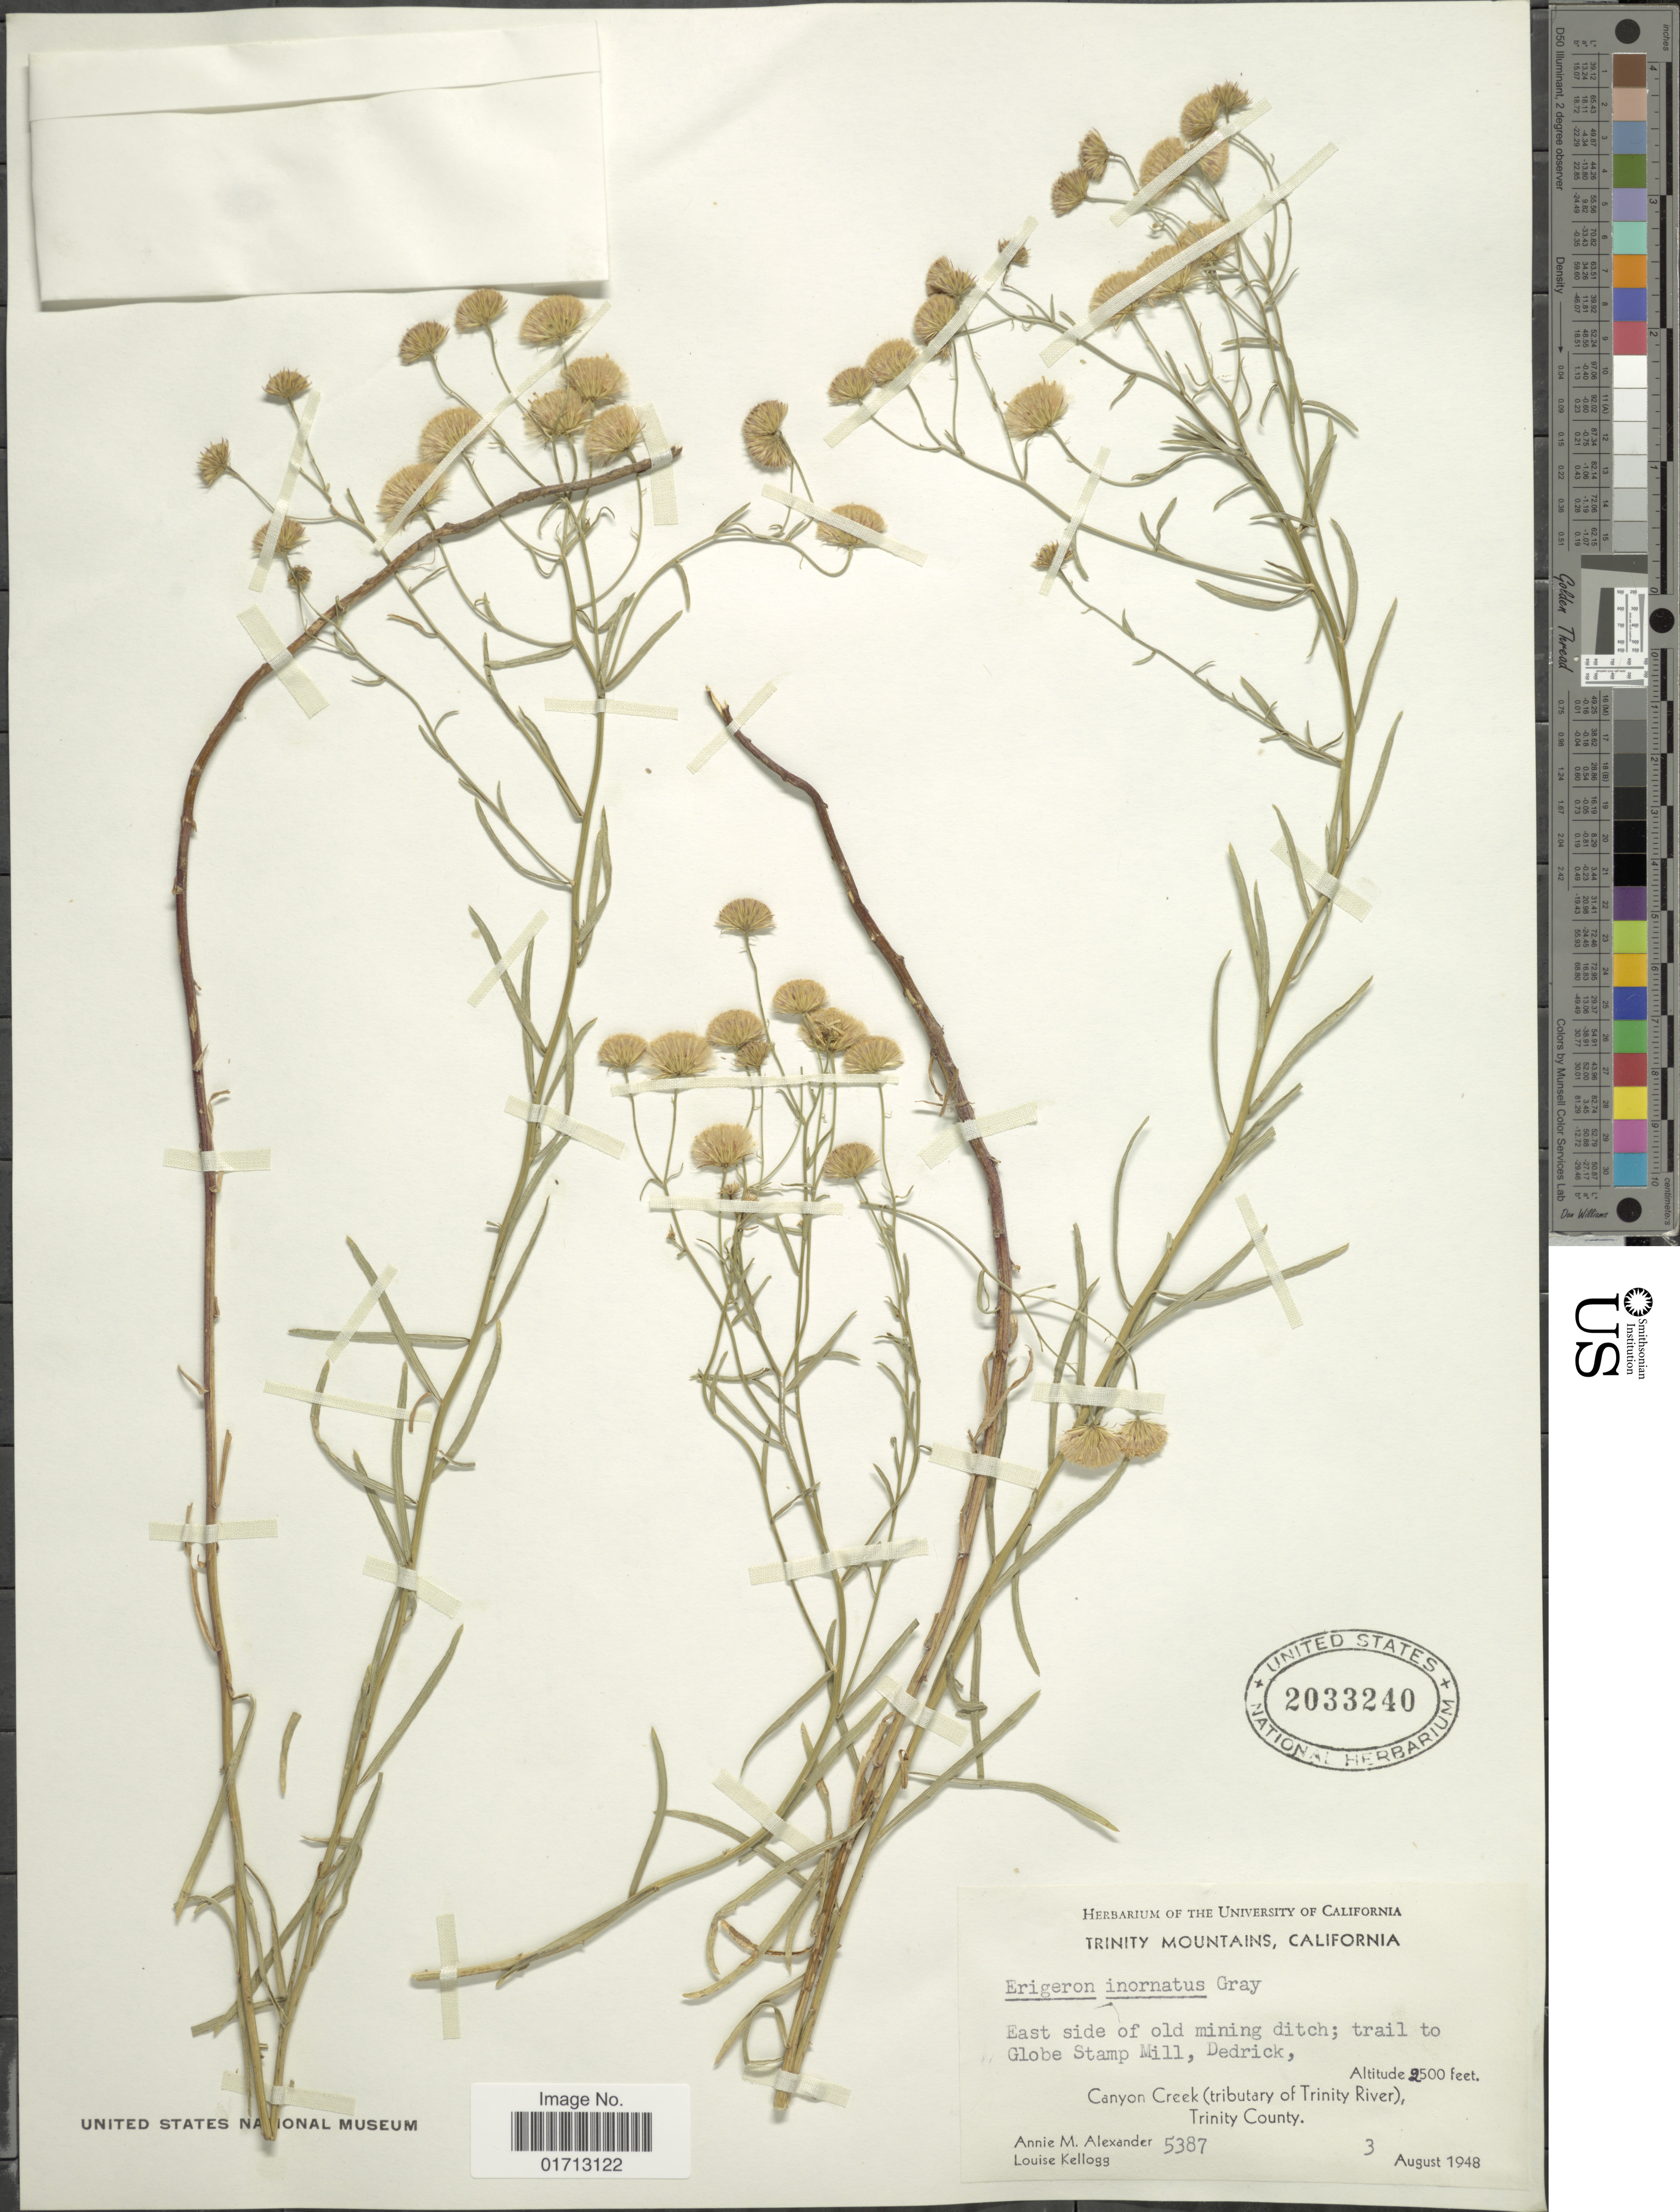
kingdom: Plantae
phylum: Tracheophyta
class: Magnoliopsida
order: Asterales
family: Asteraceae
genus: Erigeron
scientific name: Erigeron inornatus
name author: (A. Gray) A. Gray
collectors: A. M. Alexander & L. Kellogg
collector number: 5387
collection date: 1948-08-03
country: United States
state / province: California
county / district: Trinity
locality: Trinity Mountains, East side of old mining ditch; trail to Globe Stamp Mill, Dedrick, Canyon Creek (tributary of Trinity River) Trinity County.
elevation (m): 762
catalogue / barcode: US 2033240